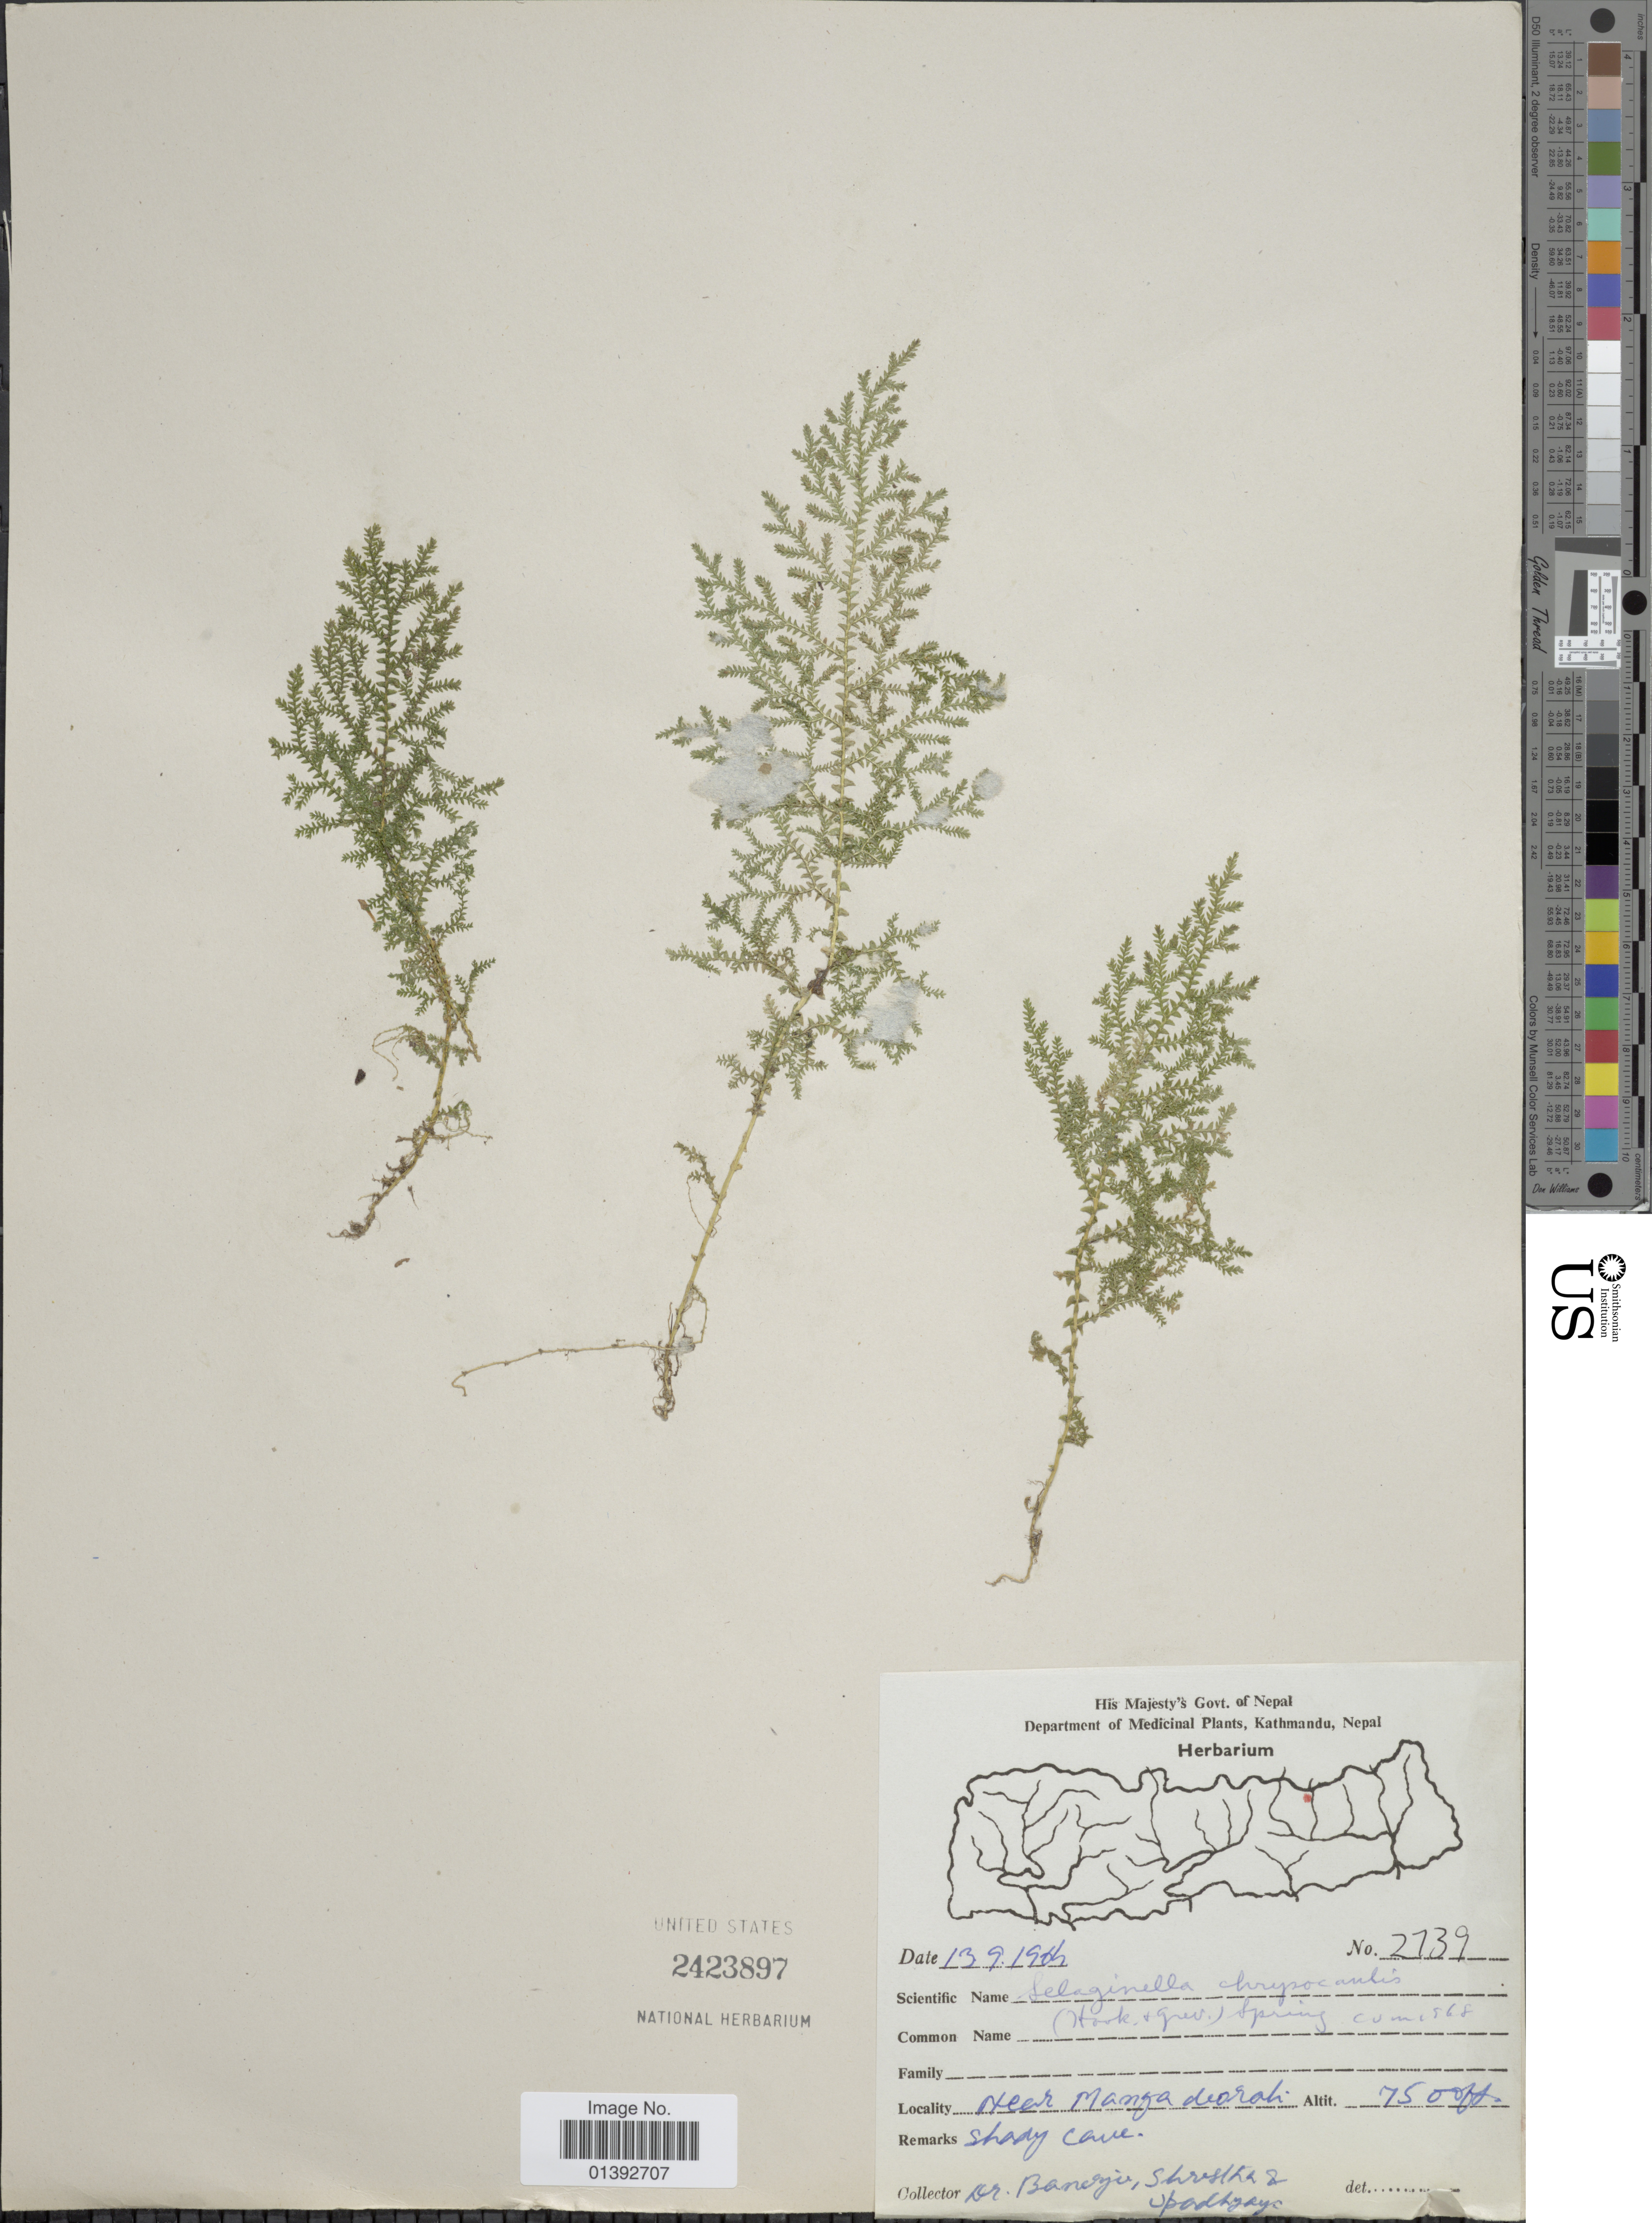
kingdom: Plantae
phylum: Tracheophyta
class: Lycopodiopsida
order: Selaginellales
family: Selaginellaceae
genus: Selaginella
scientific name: Selaginella chrysocaulos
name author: (Hook. & Grev.) Spring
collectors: -. Banerjee, -. Shrestha & Upadhyaya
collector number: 2739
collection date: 1964-09-13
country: Nepal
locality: Near Manga dearali [interpreted]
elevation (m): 2286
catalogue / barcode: US 2423897